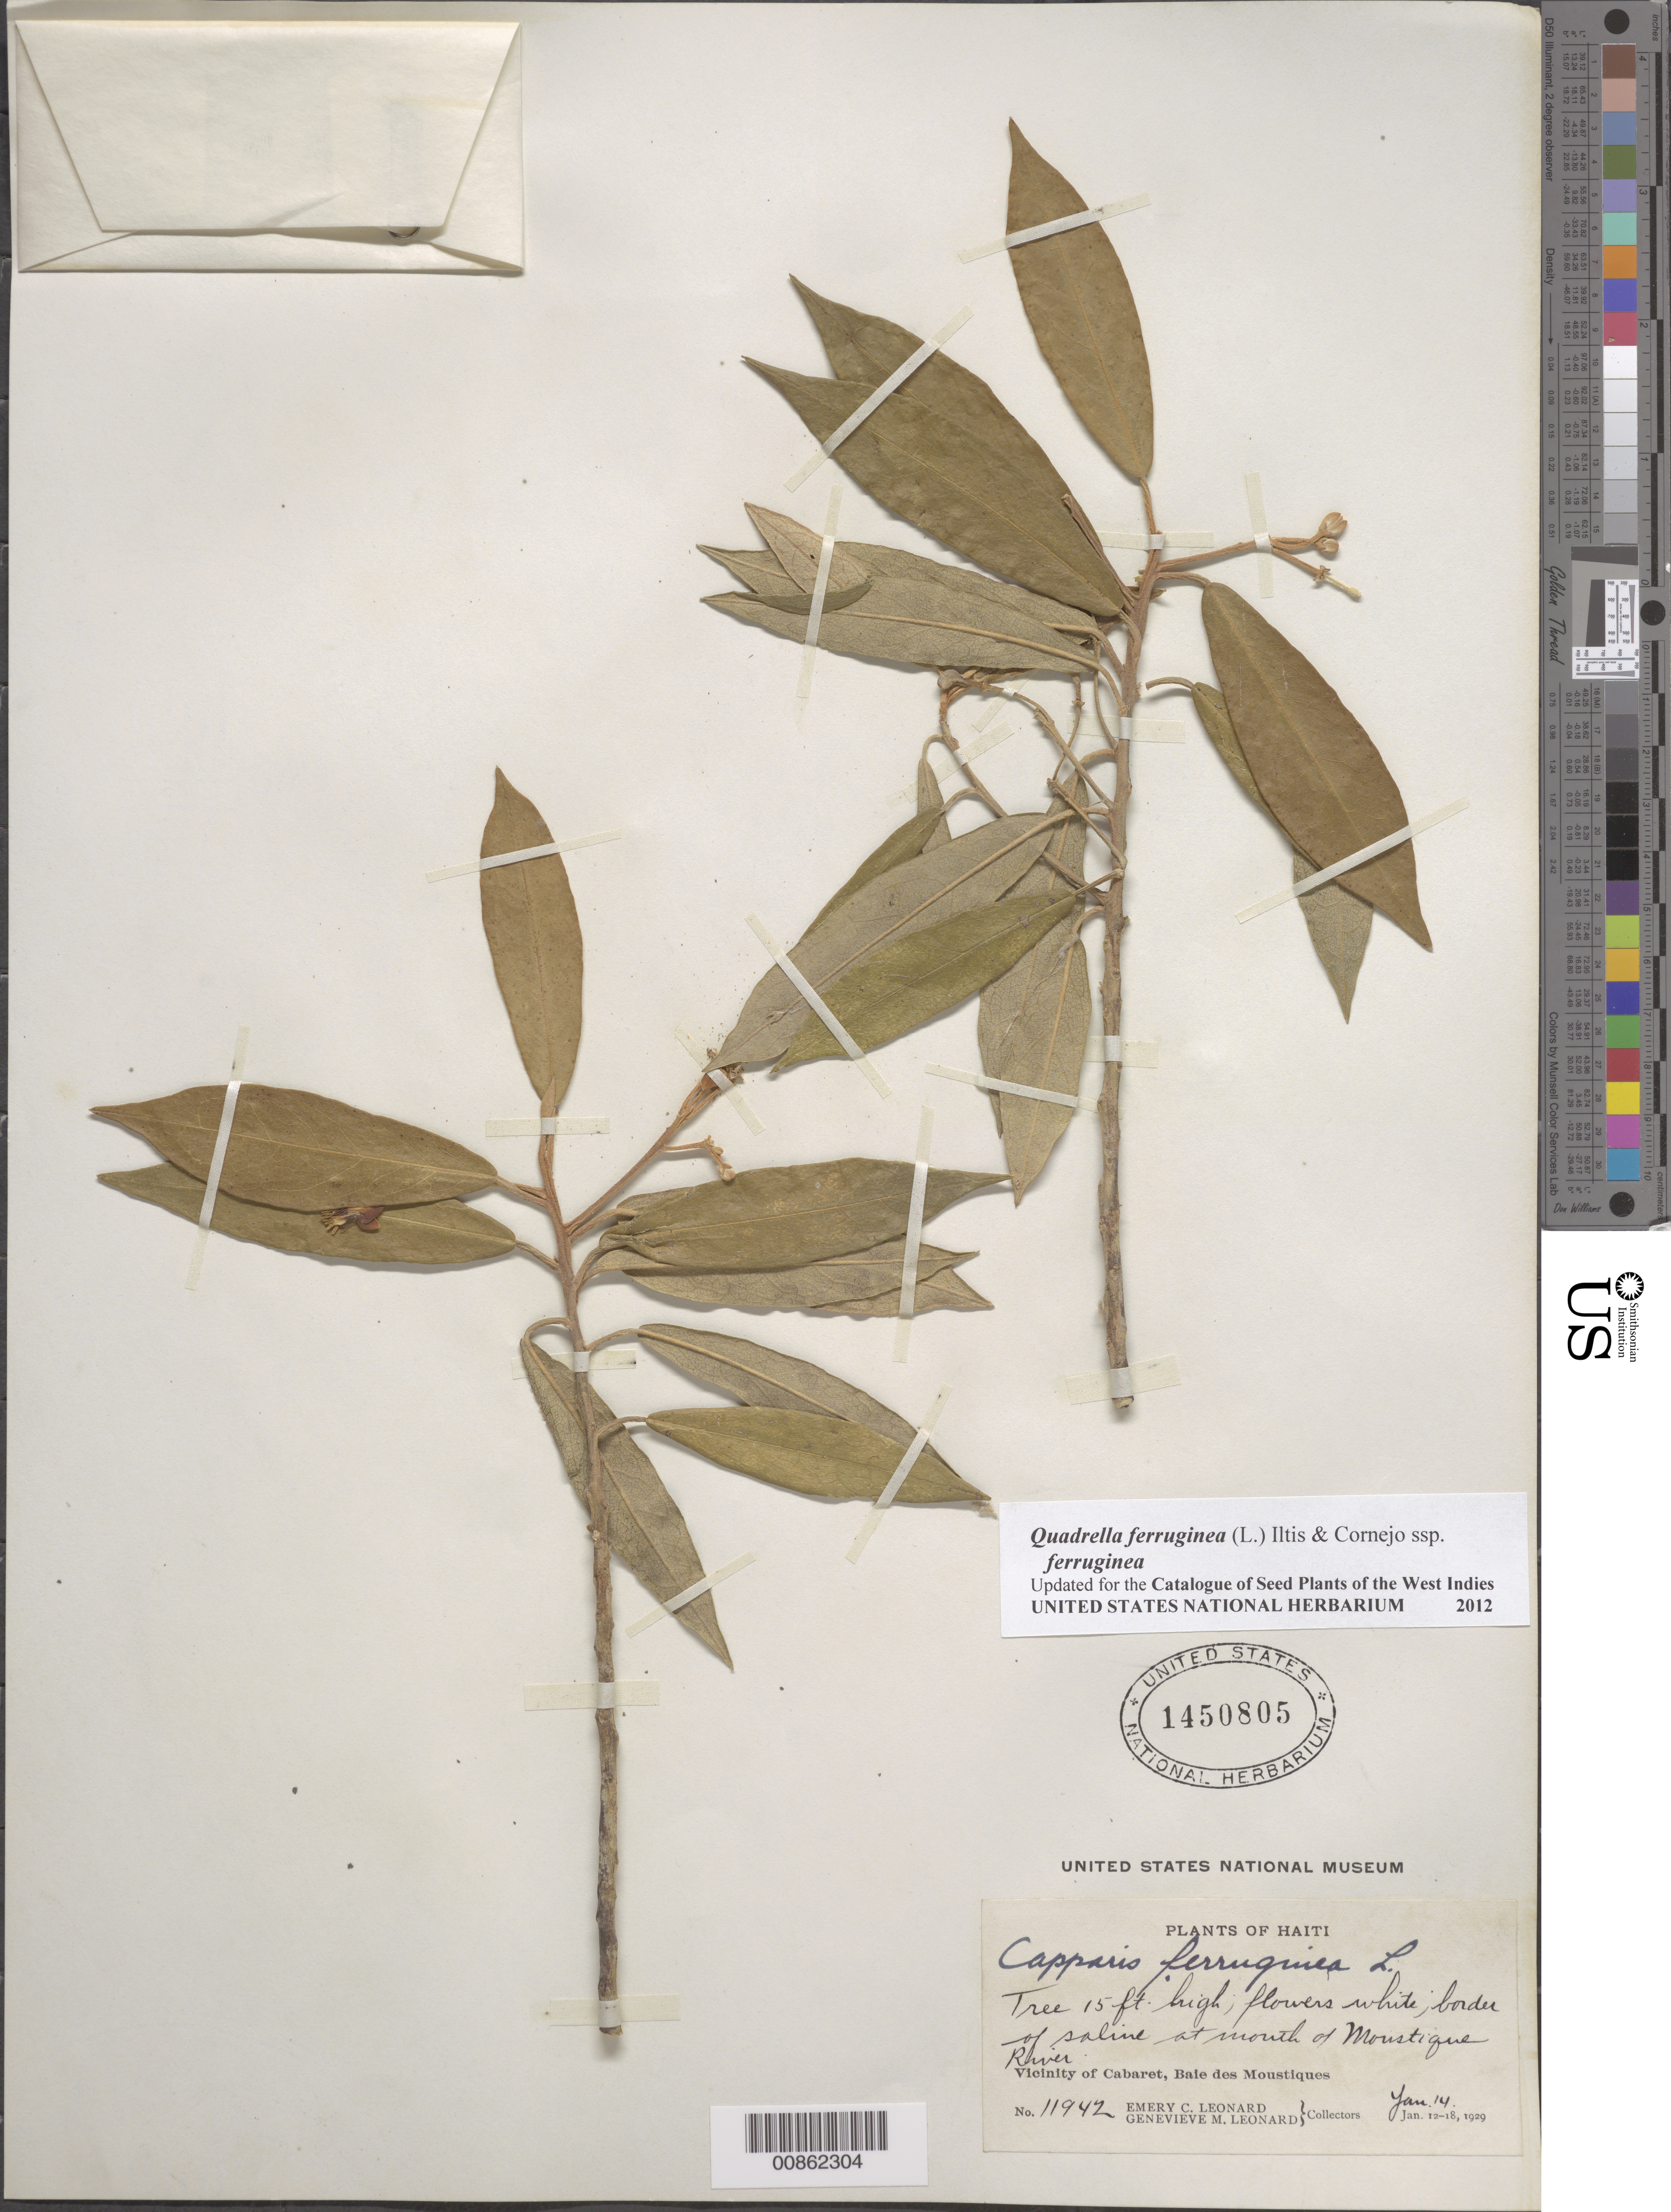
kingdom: Plantae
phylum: Tracheophyta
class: Magnoliopsida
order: Brassicales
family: Capparaceae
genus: Quadrella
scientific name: Quadrella ferruginea subsp. ferruginea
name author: (L.) Cornejo & Iltis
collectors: E. C. Leonard & G. M. Leonard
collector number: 11942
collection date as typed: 14 Jan 1929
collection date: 1929-01-14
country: Haiti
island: Hispaniola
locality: Vicinity of Cabaret, Baie des Moustiques. Border of saline at mouth of Moustique River.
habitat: Border of saline at mouth of river.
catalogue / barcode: US 1450805